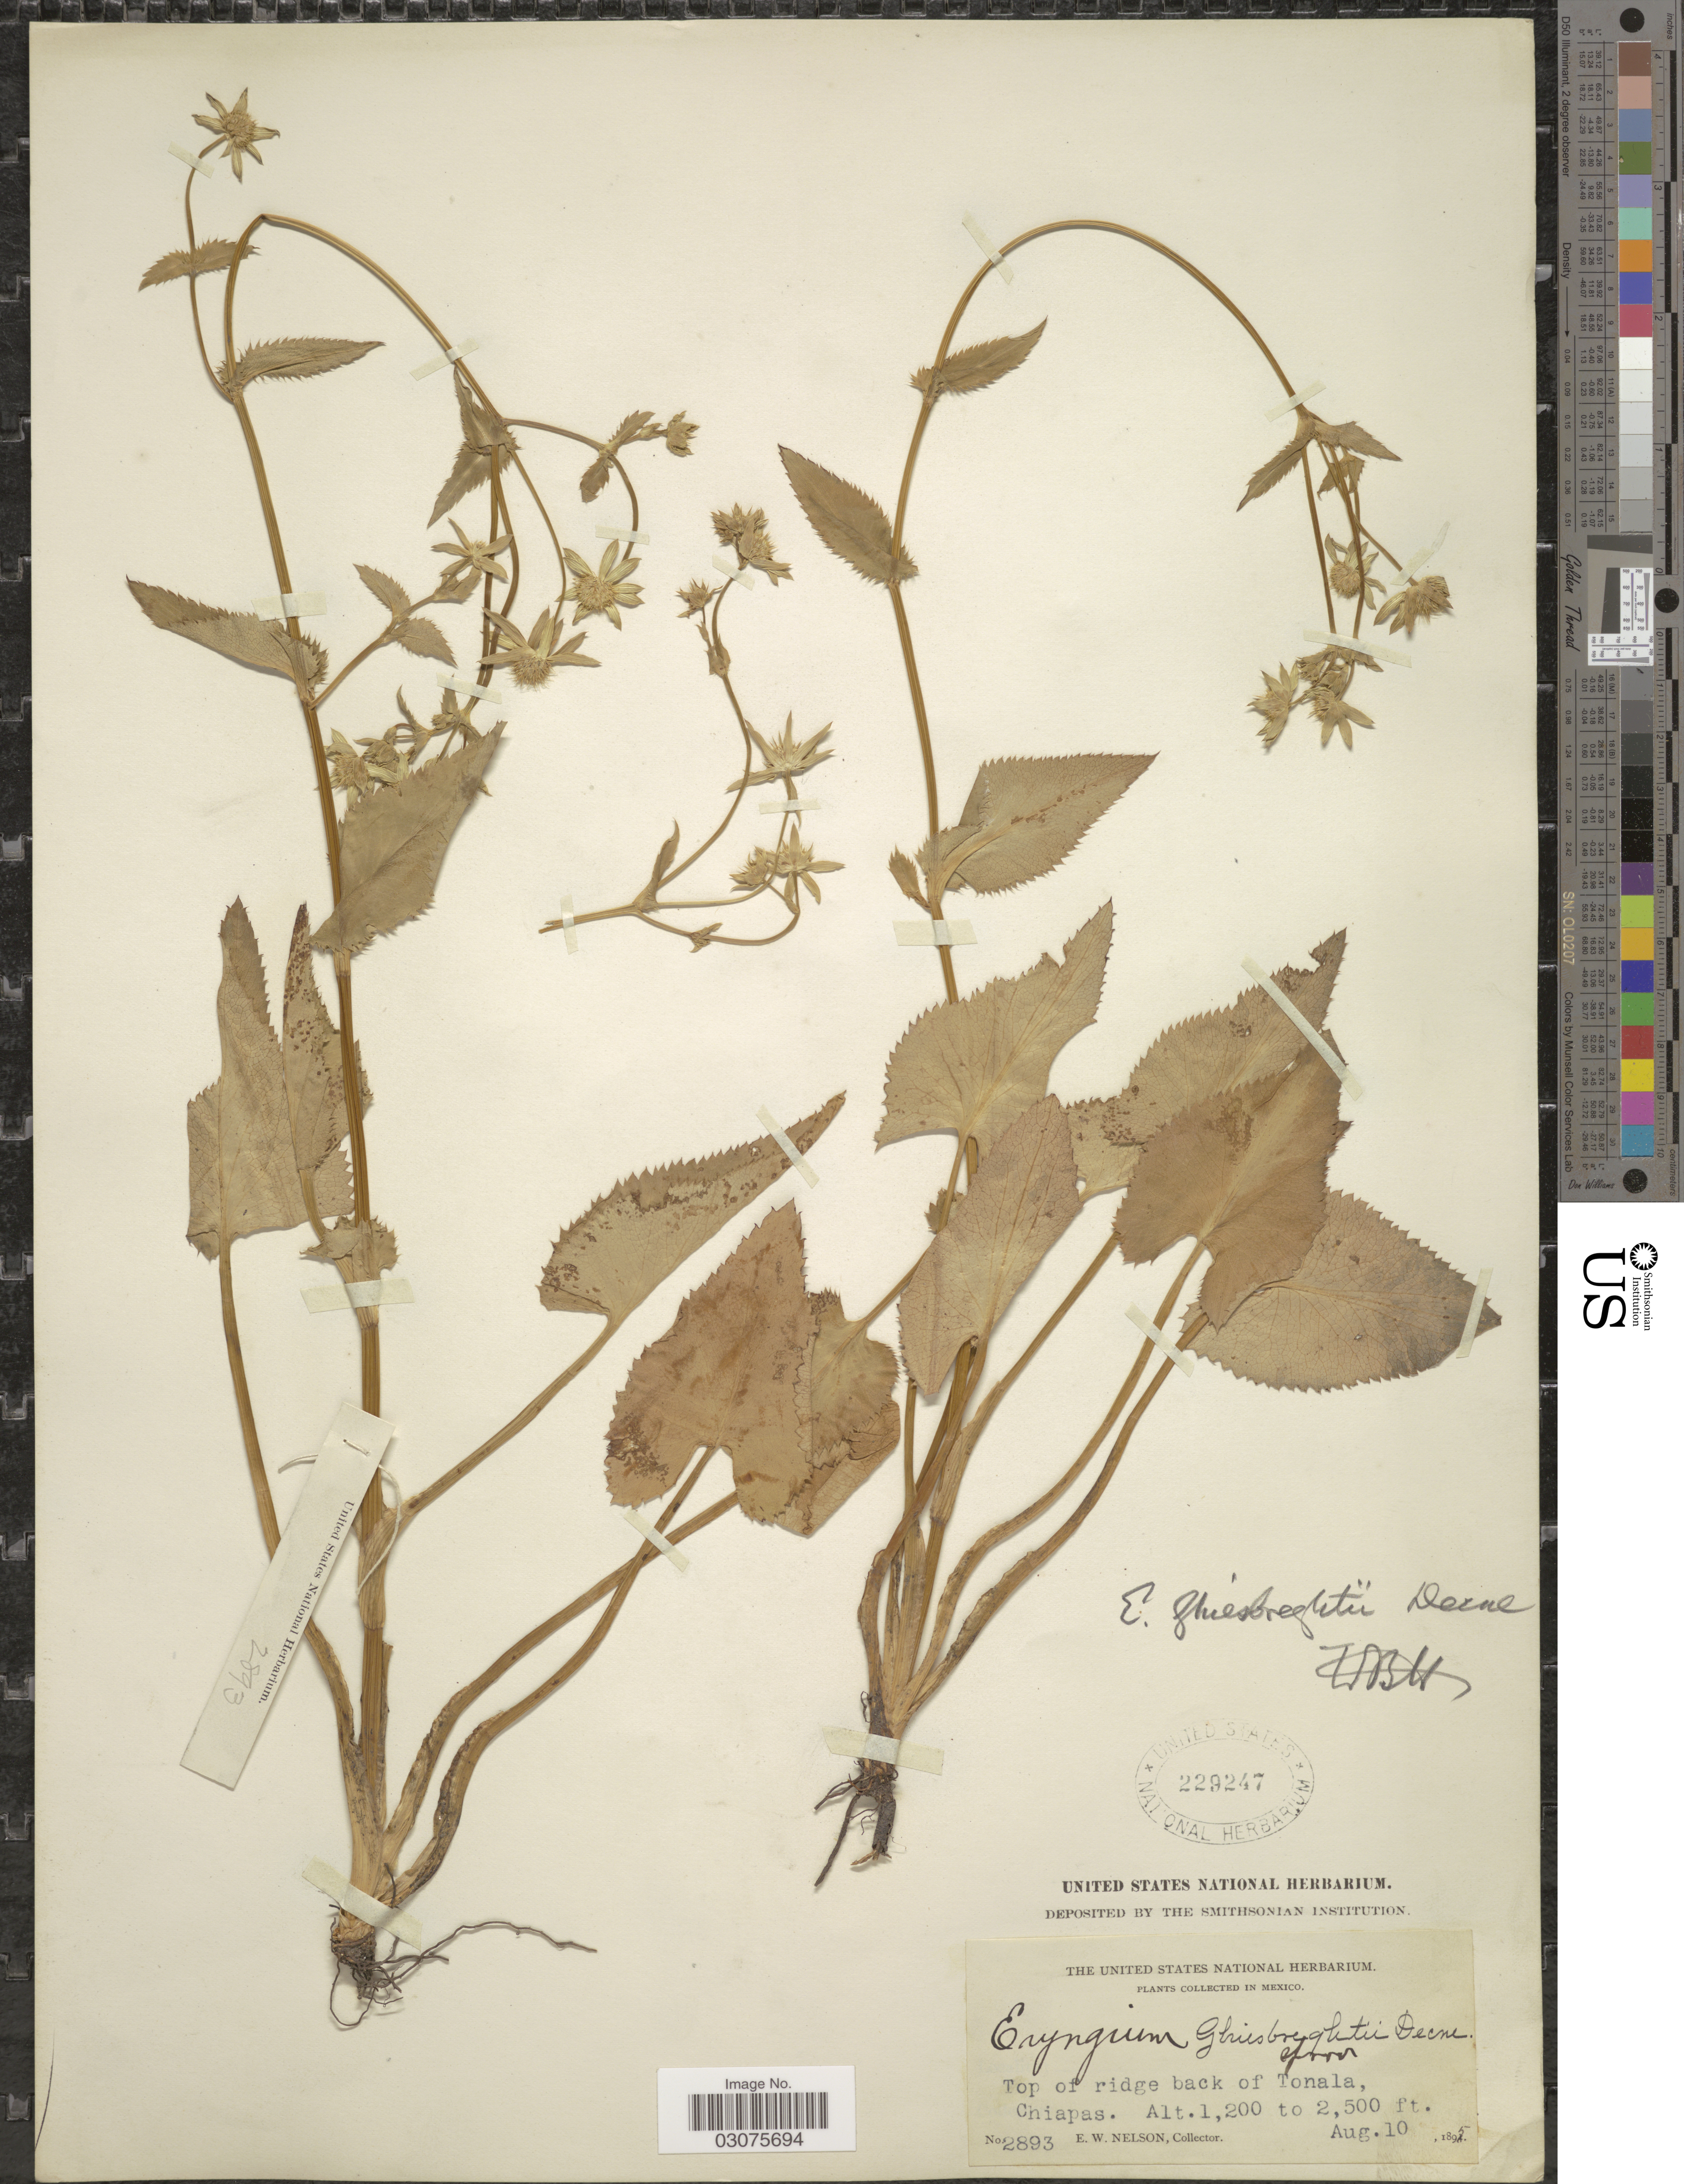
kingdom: Plantae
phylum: Tracheophyta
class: Magnoliopsida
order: Apiales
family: Apiaceae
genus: Eryngium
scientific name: Eryngium ghiesbreghtii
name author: Decne.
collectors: E. W. Nelson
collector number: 2893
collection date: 1895-08-10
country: Mexico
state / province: Chiapas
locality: Top of ridge back of Tonala.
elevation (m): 366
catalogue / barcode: US 229247